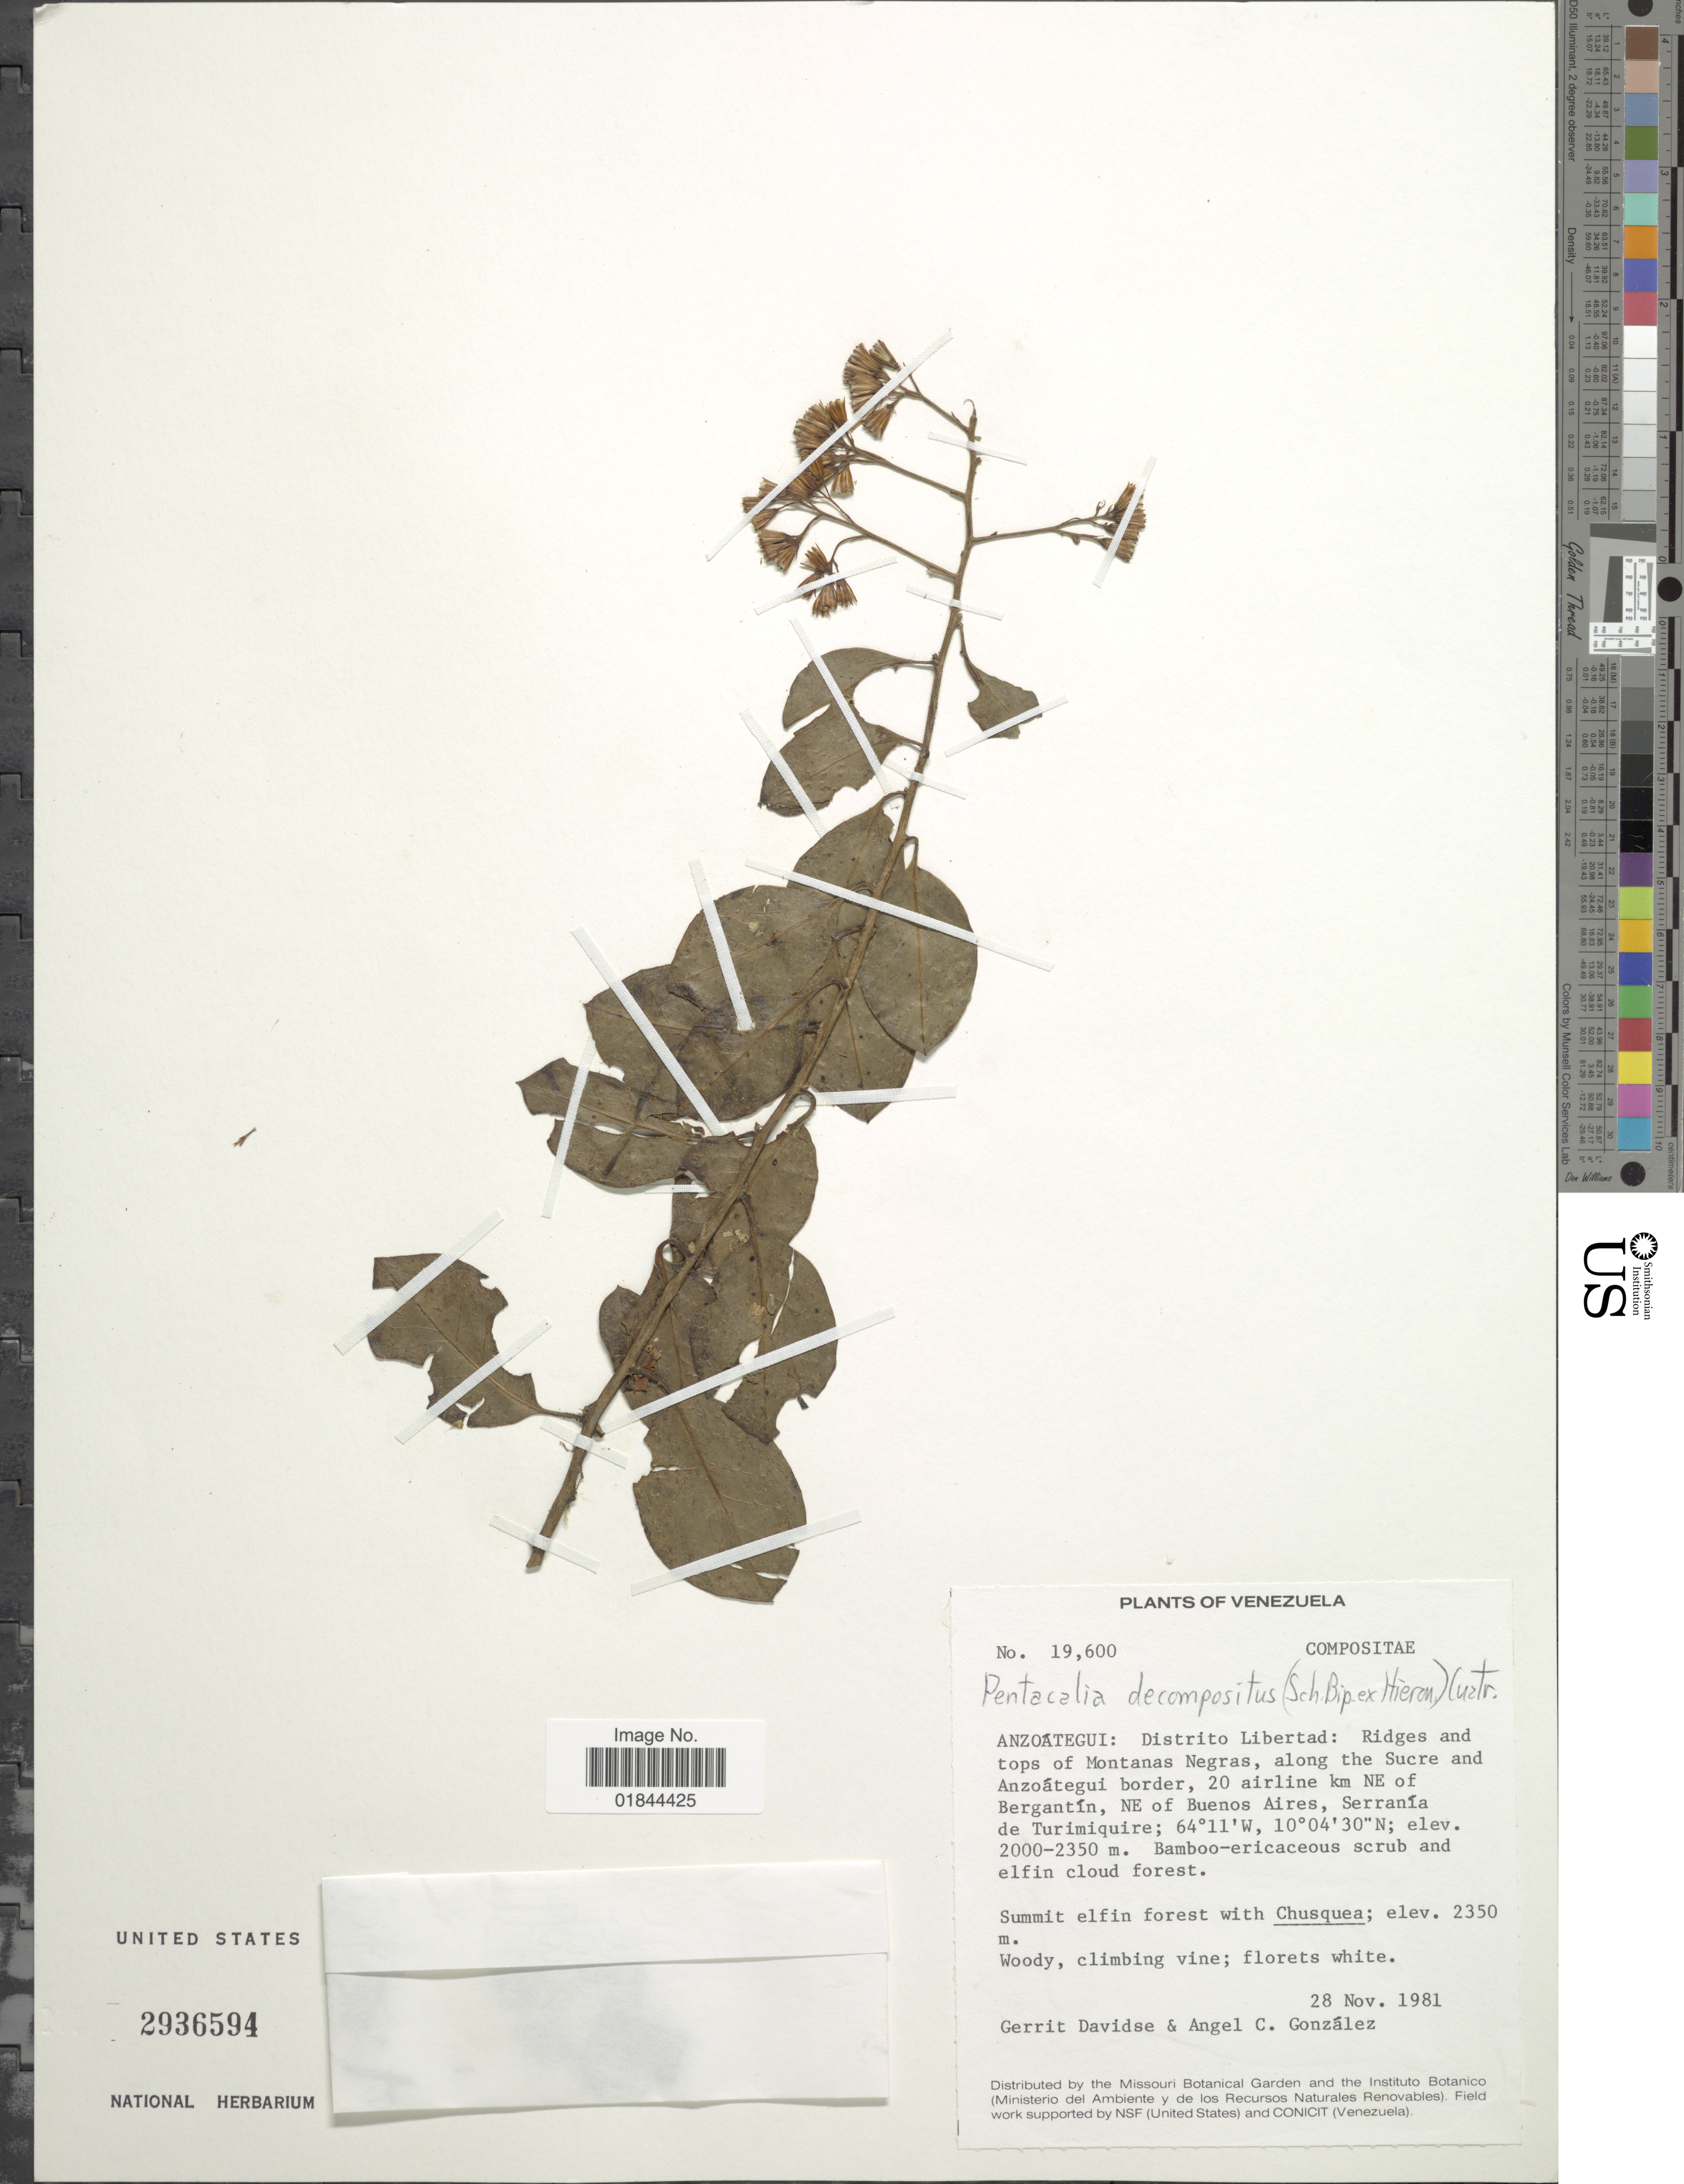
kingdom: Plantae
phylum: Tracheophyta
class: Magnoliopsida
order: Asterales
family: Asteraceae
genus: Pentacalia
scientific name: Pentacalia decomposita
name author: (Sch. Bip. ex Hieron.) Cuatrec.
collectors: G. Davidse & A. C. González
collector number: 19600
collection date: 1981-11-28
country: Venezuela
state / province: Anzoategui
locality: Distrito Libertad: Ridges and tops of Montanas Negras, along the Sucre and Anzoátegui border, 20 airline km NE of Bergantín, NE of Buenos Aires, Serranía de Turimquire. Bamboo-ericaceous scrub and elfin cloud forest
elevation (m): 2000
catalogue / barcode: US 2936594